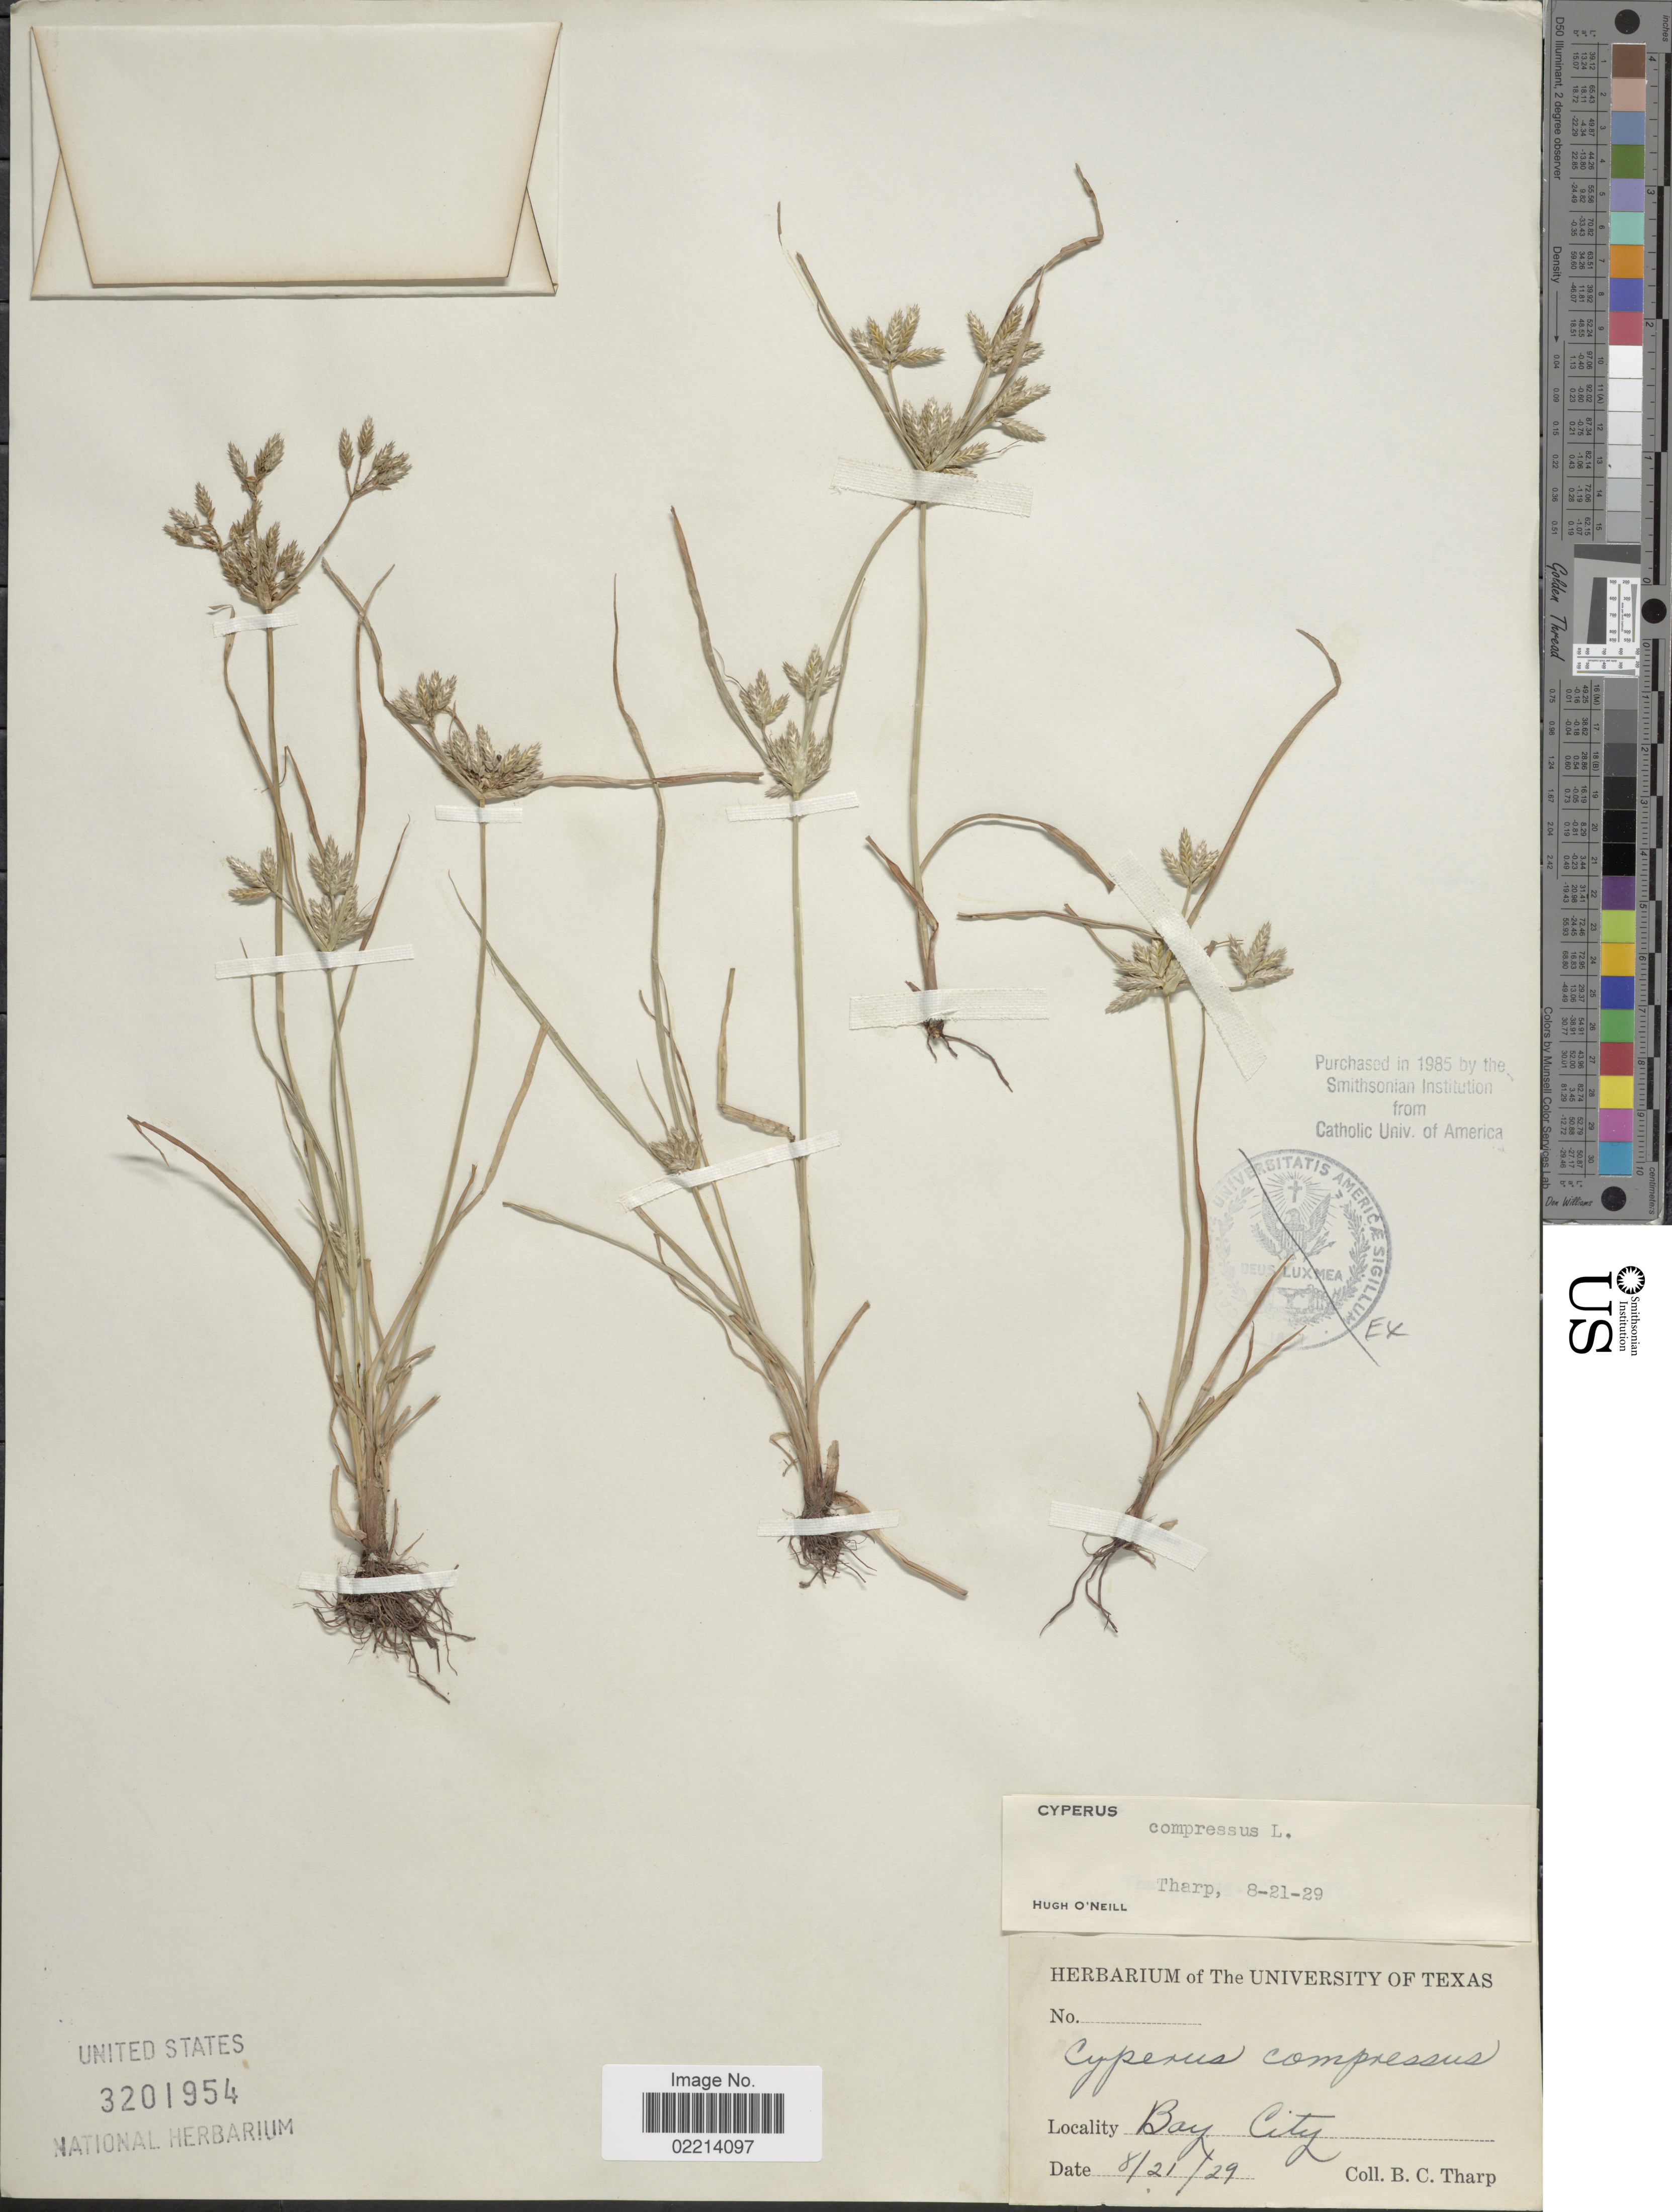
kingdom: Plantae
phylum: Tracheophyta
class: Liliopsida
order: Poales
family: Cyperaceae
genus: Cyperus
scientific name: Cyperus compressus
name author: L.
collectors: B. C. Tharp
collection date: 1929-08-21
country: United States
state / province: Texas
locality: Bay City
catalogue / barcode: US 3201954